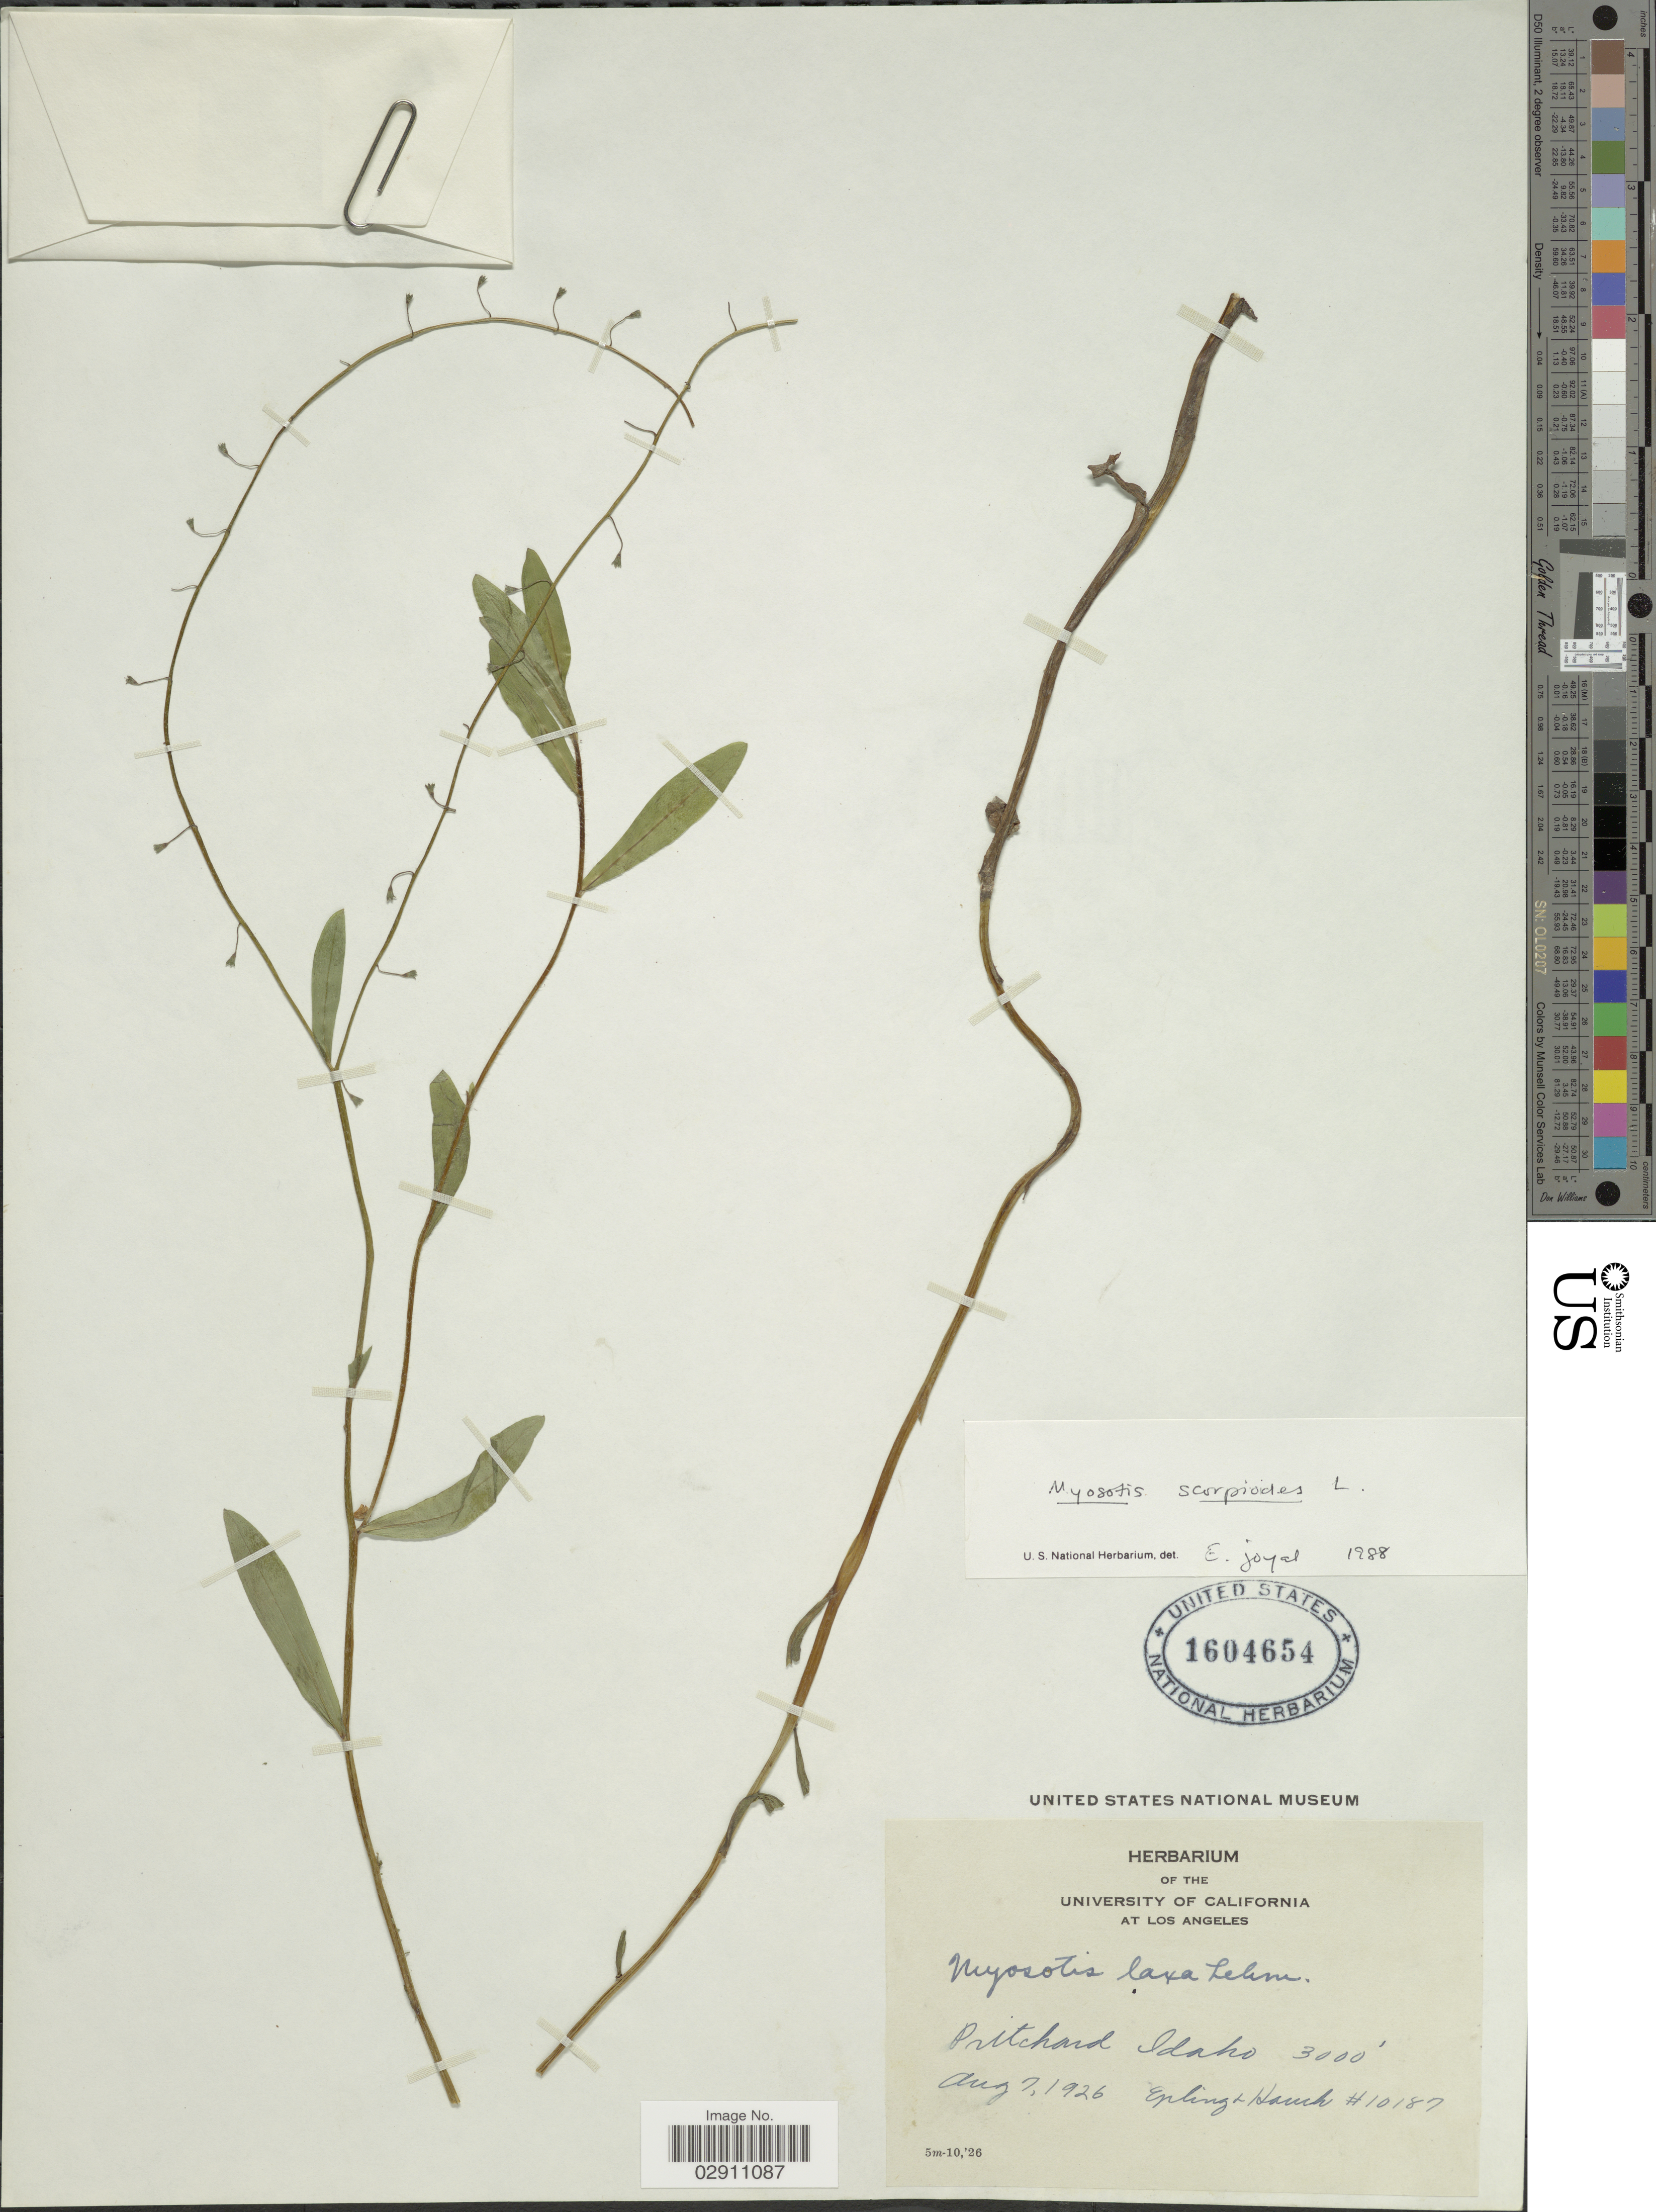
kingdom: Plantae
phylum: Tracheophyta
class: Magnoliopsida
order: Boraginales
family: Boraginaceae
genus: Myosotis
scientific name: Myosotis scorpioides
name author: L.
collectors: -- Epling & -- Hauck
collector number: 10187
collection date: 1926-08-07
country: United States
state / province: Idaho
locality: Pritchard.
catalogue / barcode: US 1604654